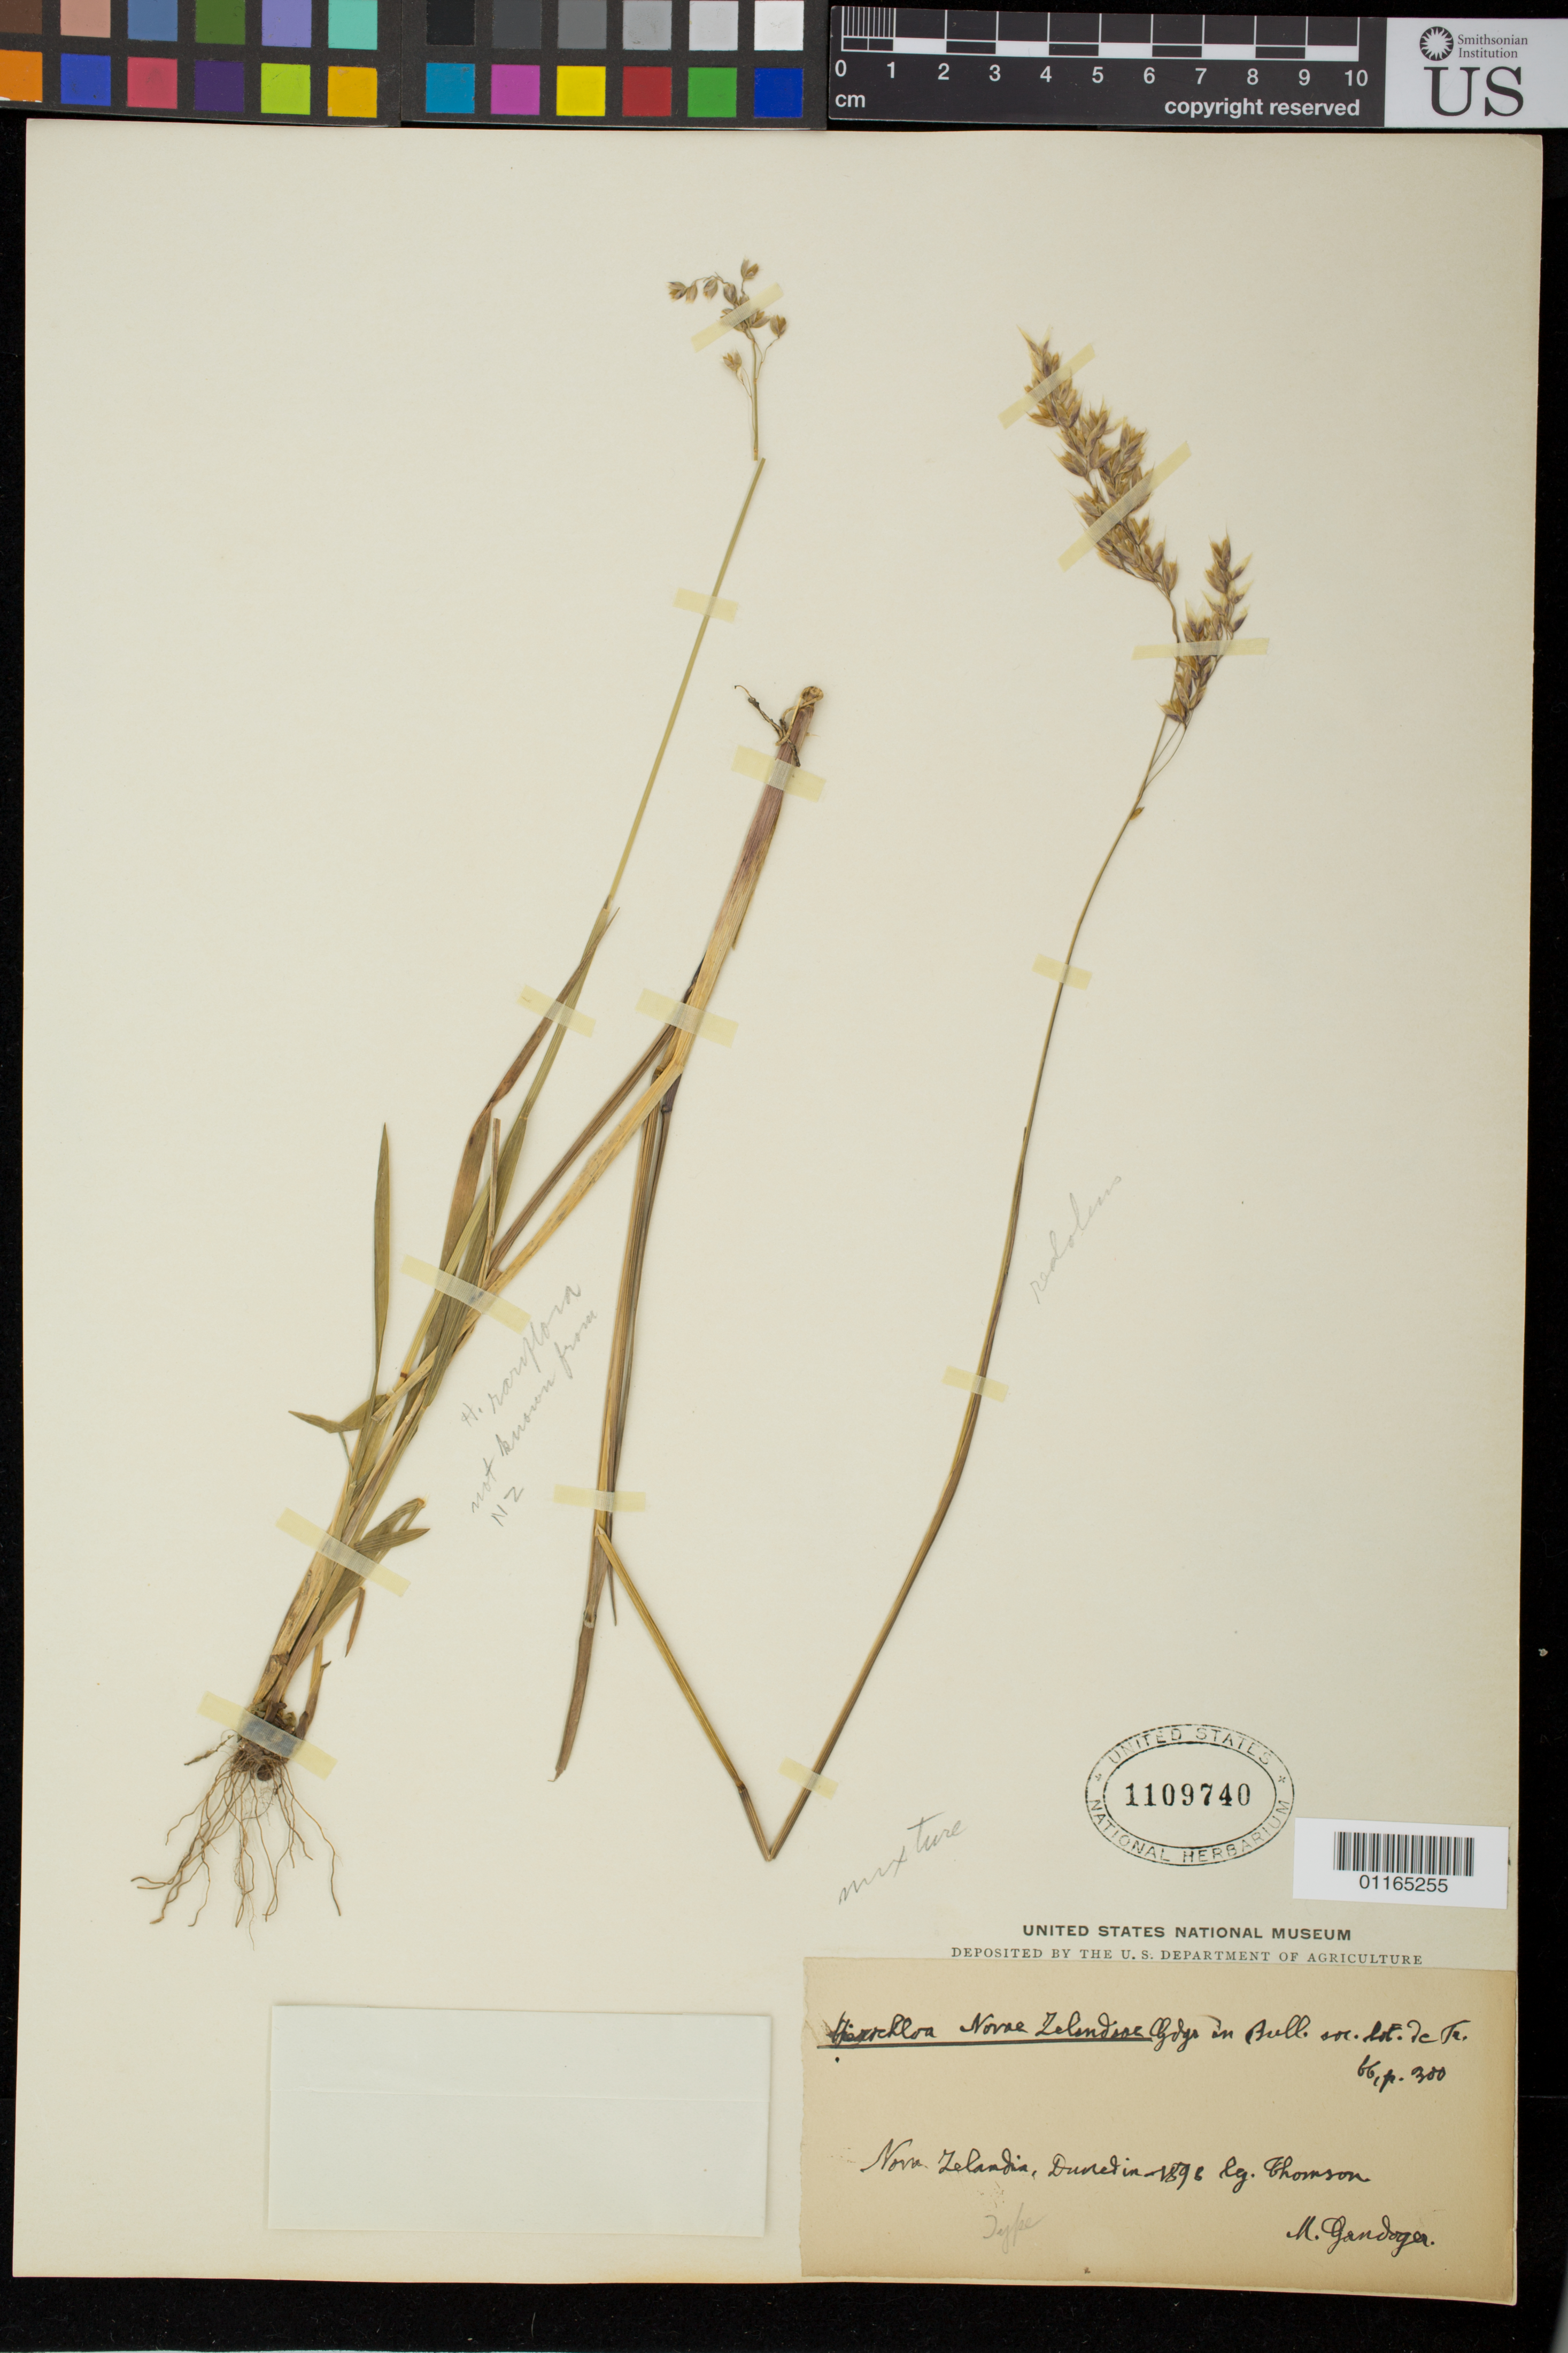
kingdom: Plantae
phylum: Tracheophyta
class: Liliopsida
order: Poales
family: Poaceae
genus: Hierochloe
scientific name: Hierochloe novae-zelandiae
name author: Gand.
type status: Type Collection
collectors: G. Thomson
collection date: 1898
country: New Zealand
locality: Dunedin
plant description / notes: According to annotation (unsigned, undated), specimen is mixture of Hierochloe rariflora & H. redolens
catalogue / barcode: US 1109740